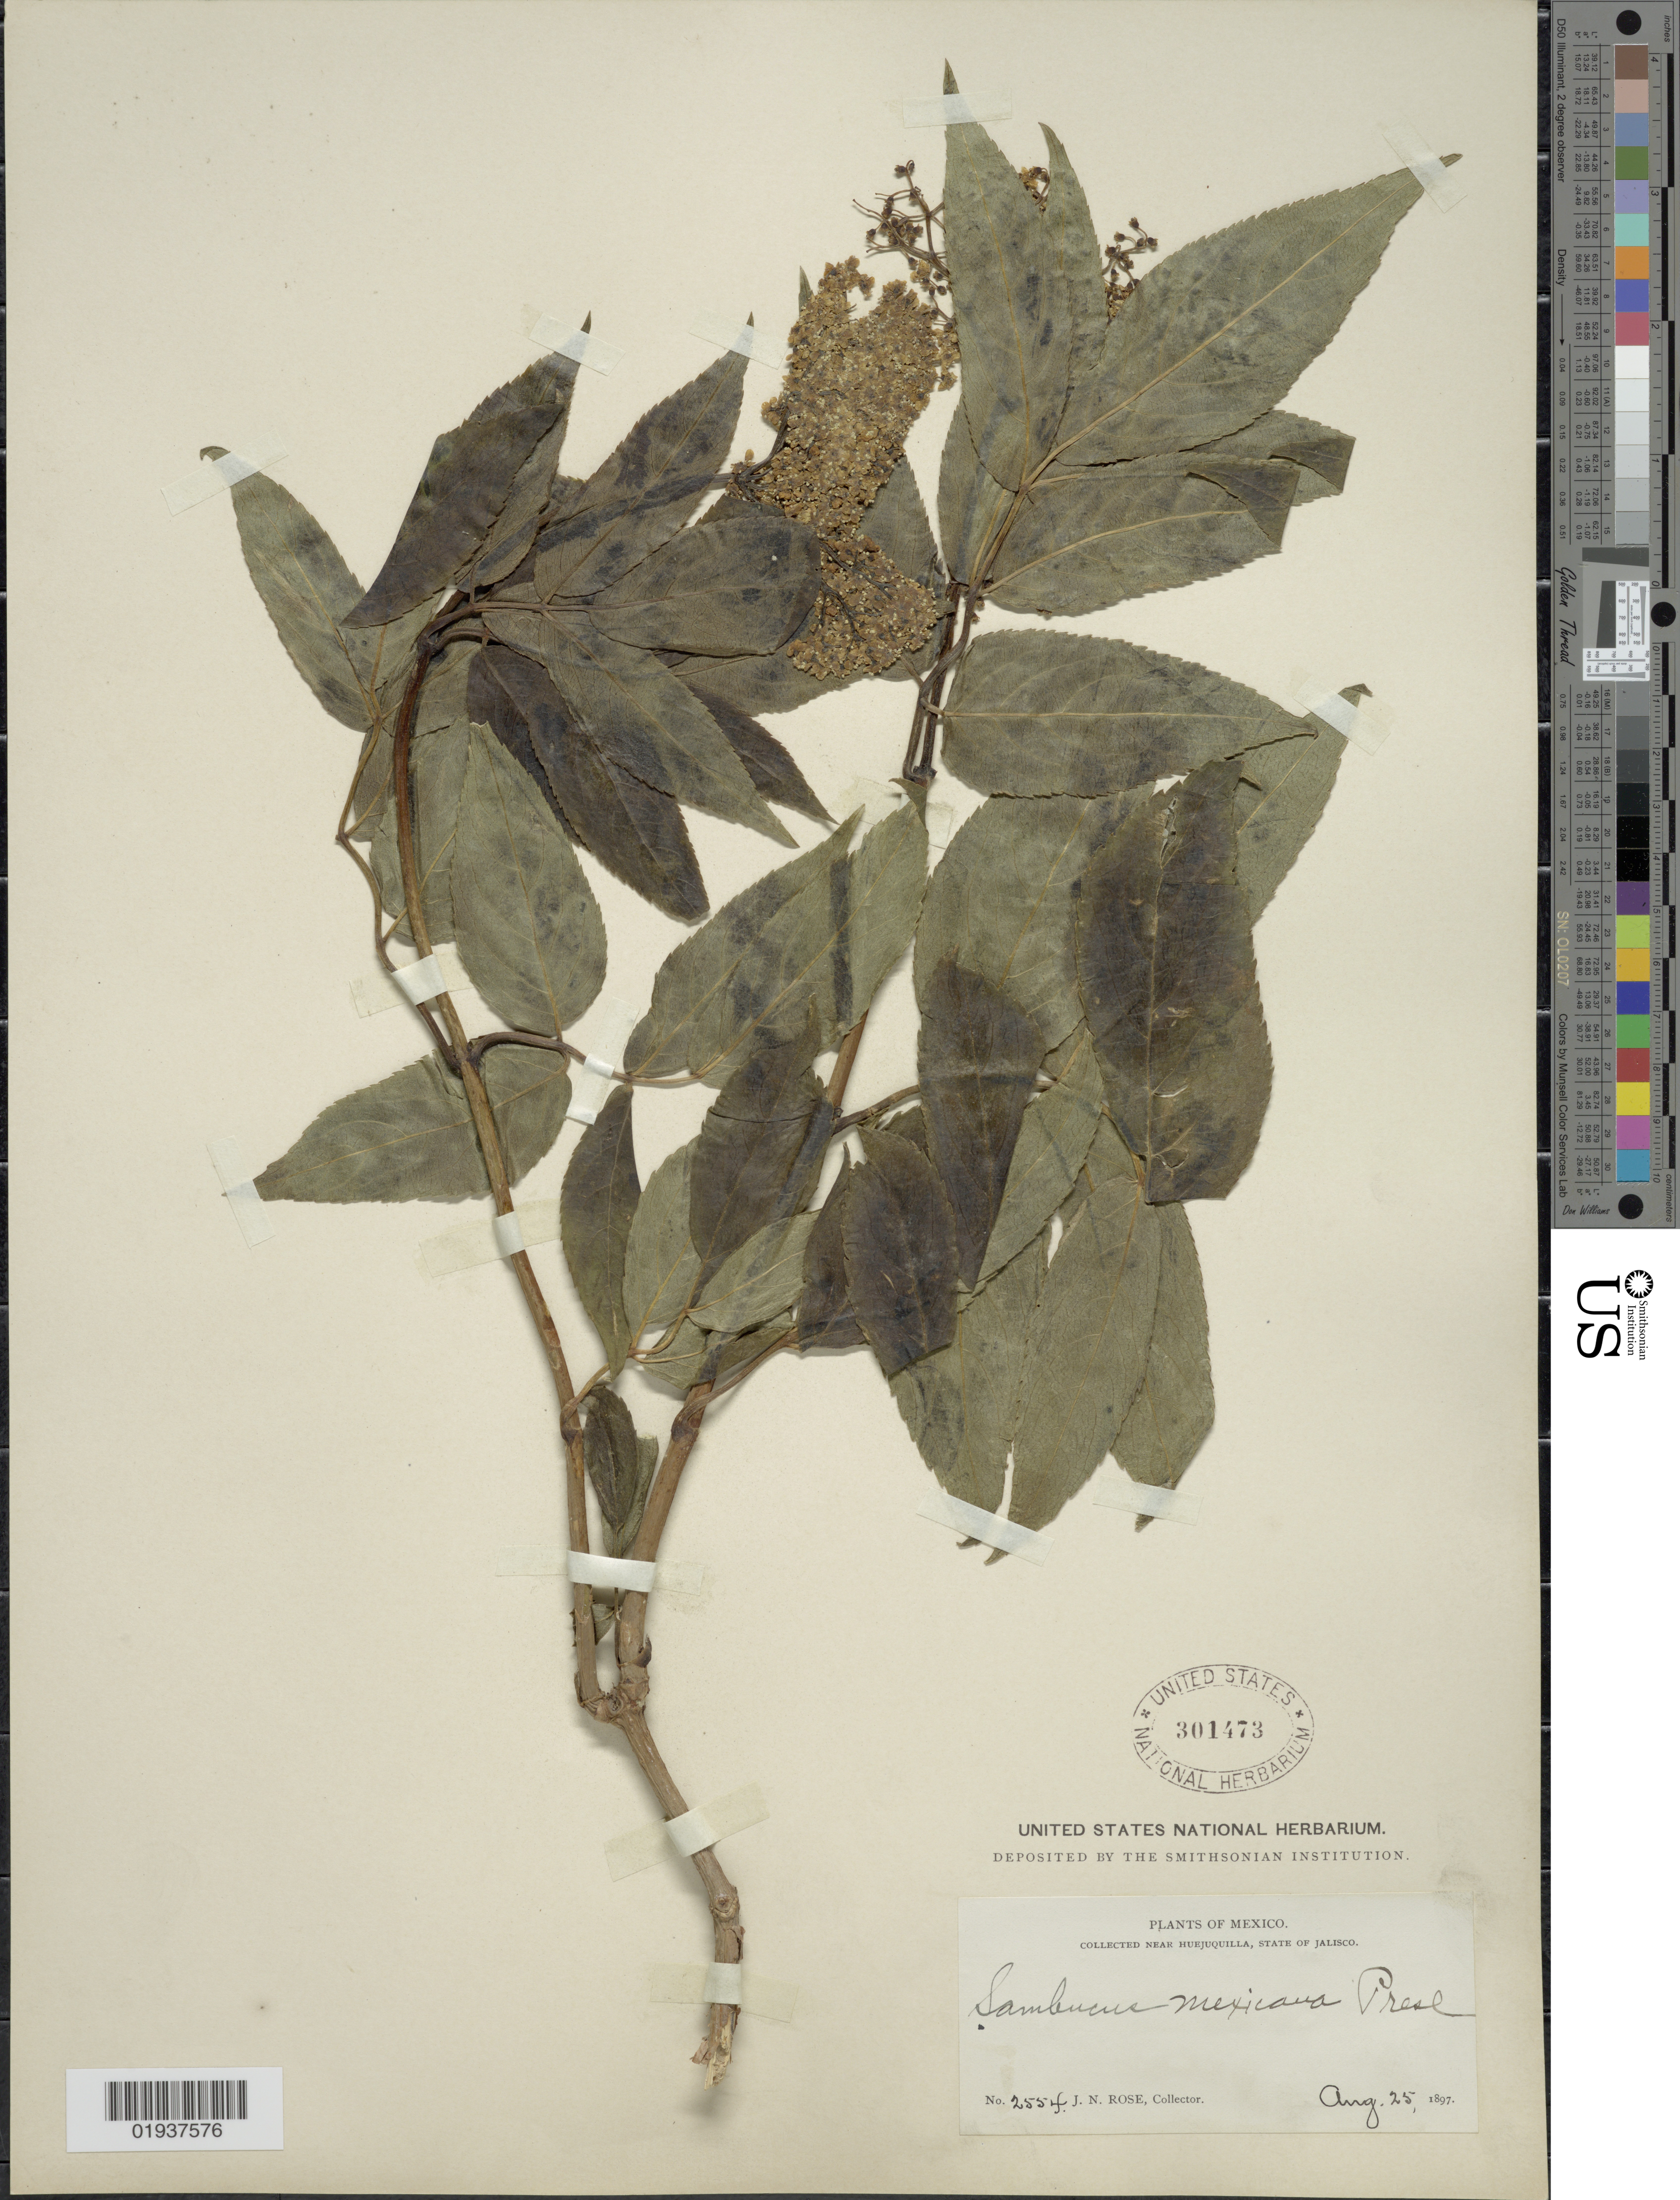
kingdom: Plantae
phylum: Tracheophyta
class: Magnoliopsida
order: Dipsacales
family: Viburnaceae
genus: Sambucus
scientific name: Sambucus mexicana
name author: C. Presl ex DC.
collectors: J. N. Rose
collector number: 2554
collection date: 1897-08-25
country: Mexico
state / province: Jalisco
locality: Near Huejuquilla.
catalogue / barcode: US 301473